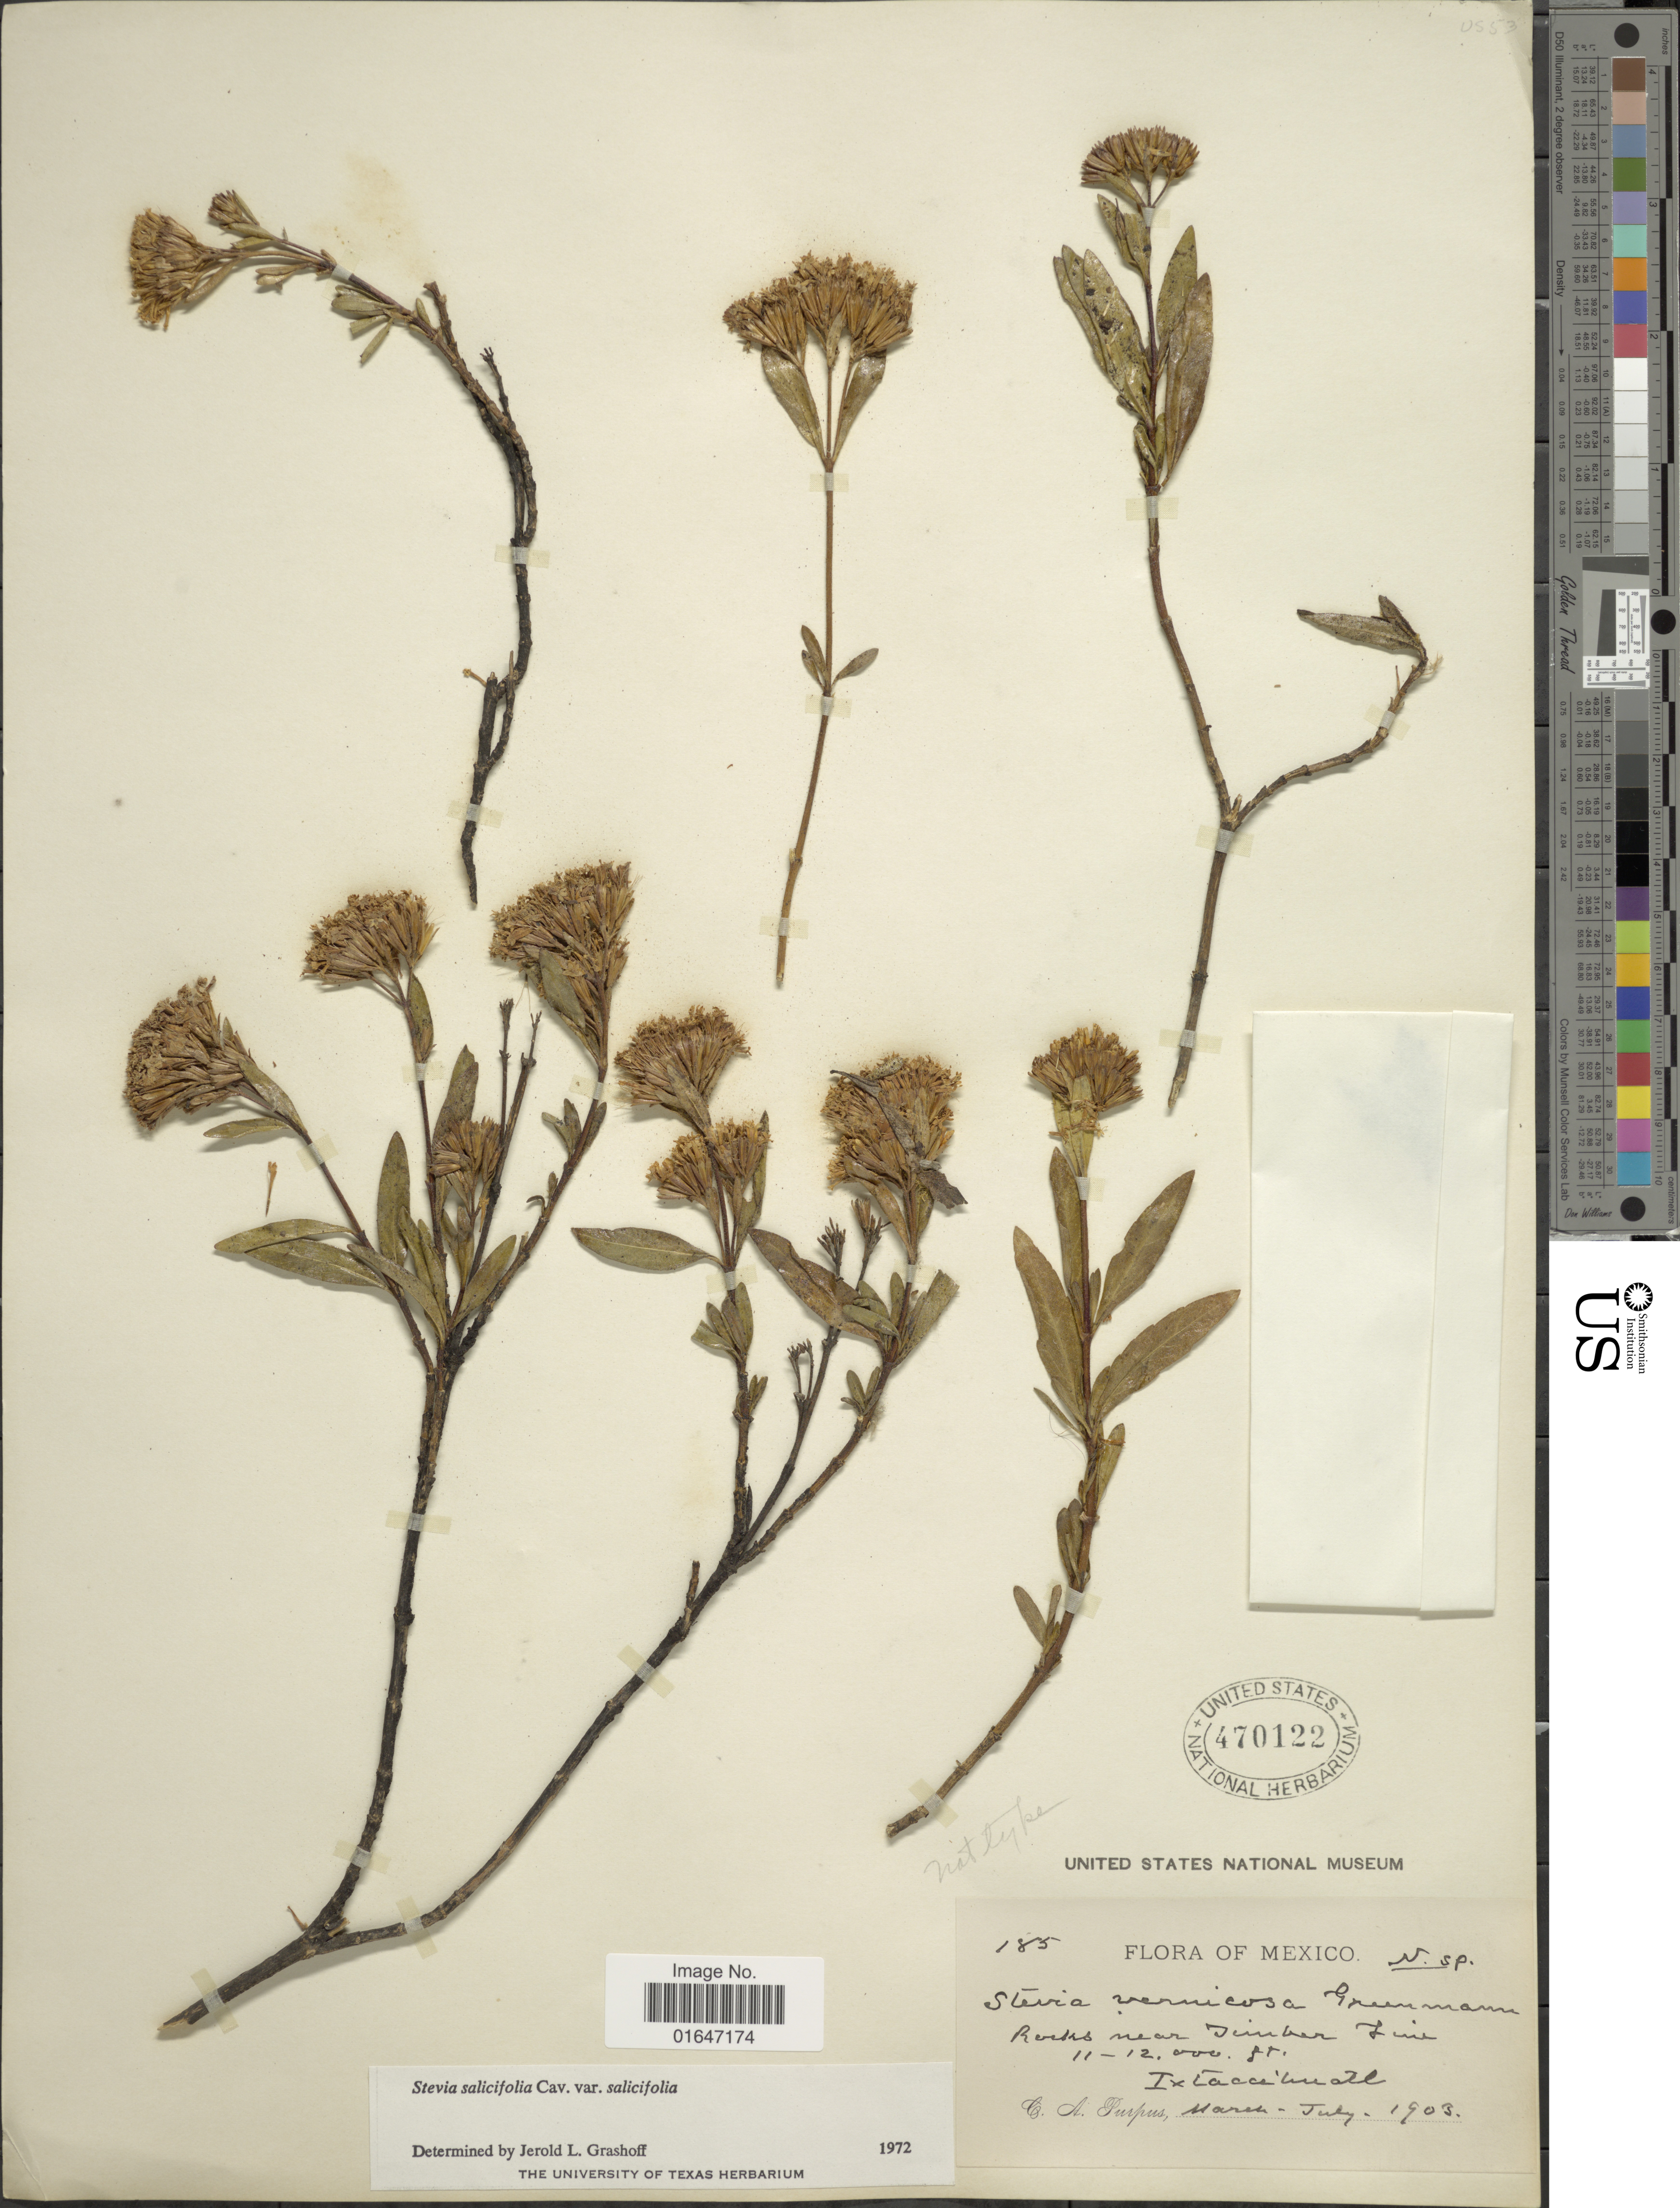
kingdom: Plantae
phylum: Tracheophyta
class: Magnoliopsida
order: Asterales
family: Asteraceae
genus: Stevia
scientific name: Stevia salicifolia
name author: Cav.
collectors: C. A. Purpus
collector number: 185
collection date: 1903-03/1903-07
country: Mexico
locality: Ixtaccihuatl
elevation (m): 3353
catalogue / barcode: US 470122